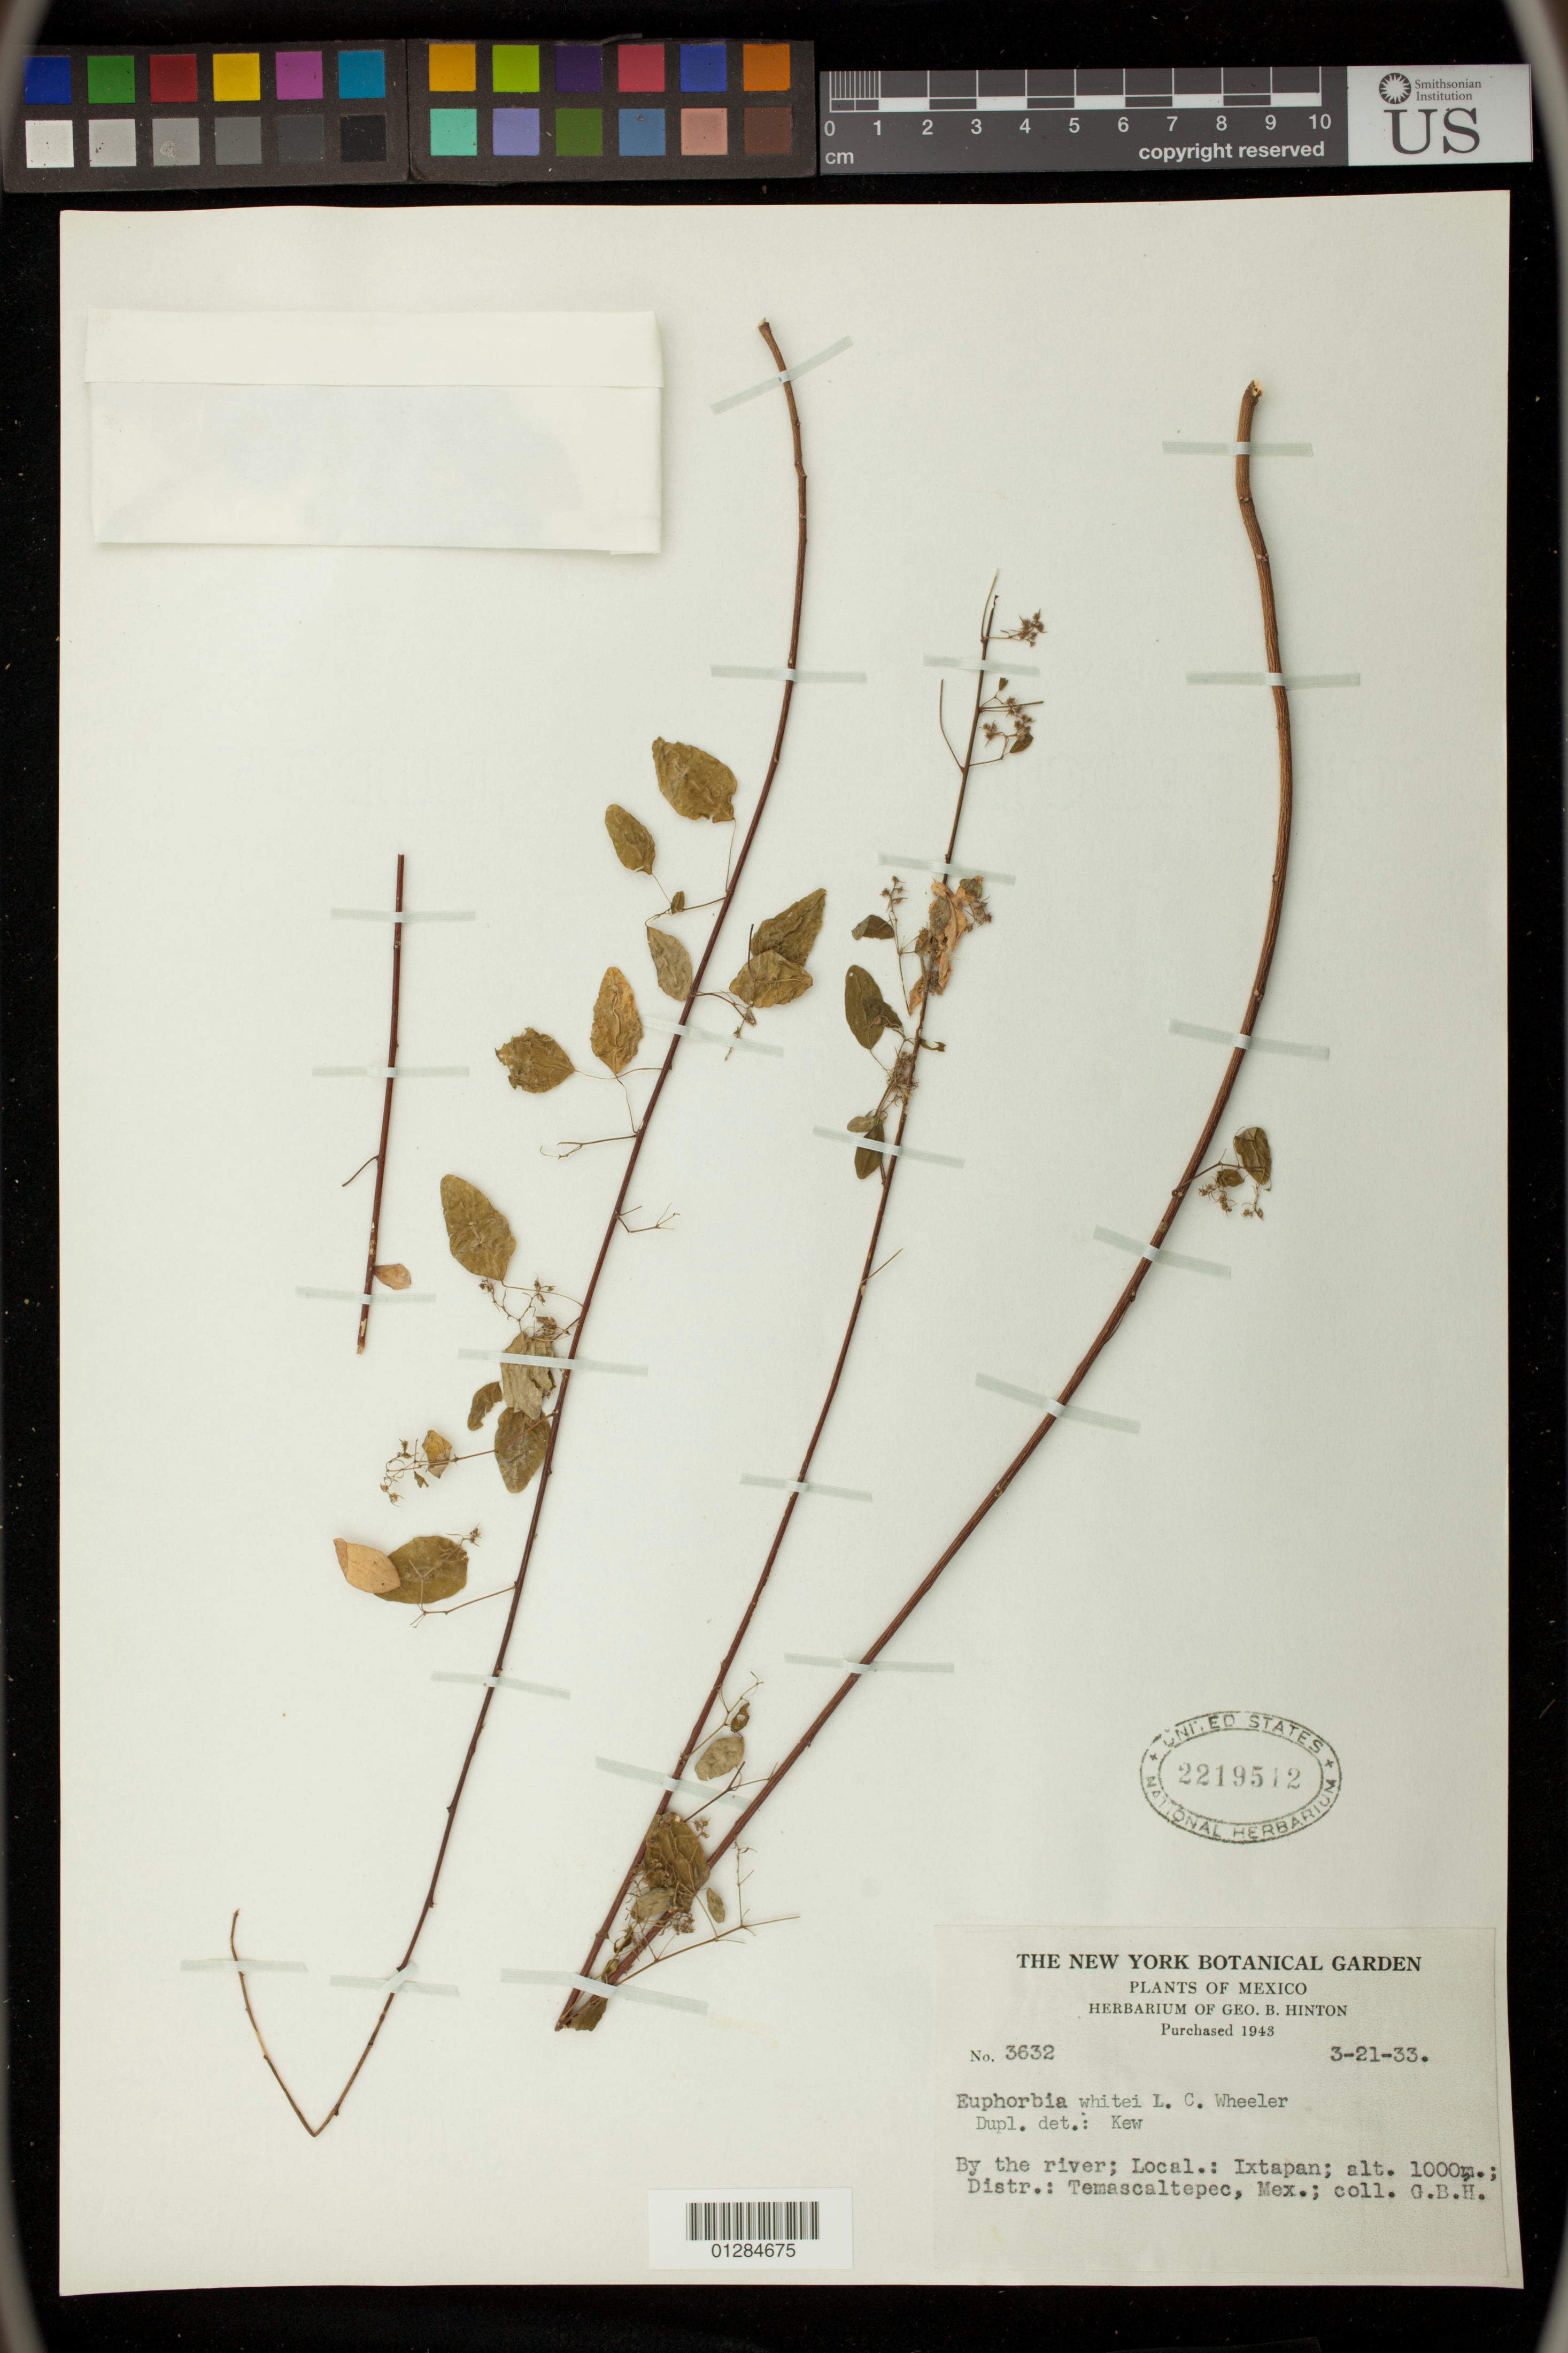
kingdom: Plantae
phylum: Tracheophyta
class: Magnoliopsida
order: Malpighiales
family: Euphorbiaceae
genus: Euphorbia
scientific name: Euphorbia whitei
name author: L.C. Wheeler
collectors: G. B. Hinton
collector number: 3632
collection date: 1933-03-21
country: Mexico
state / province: México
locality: Ixtapan,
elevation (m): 1000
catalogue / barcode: US 2219512